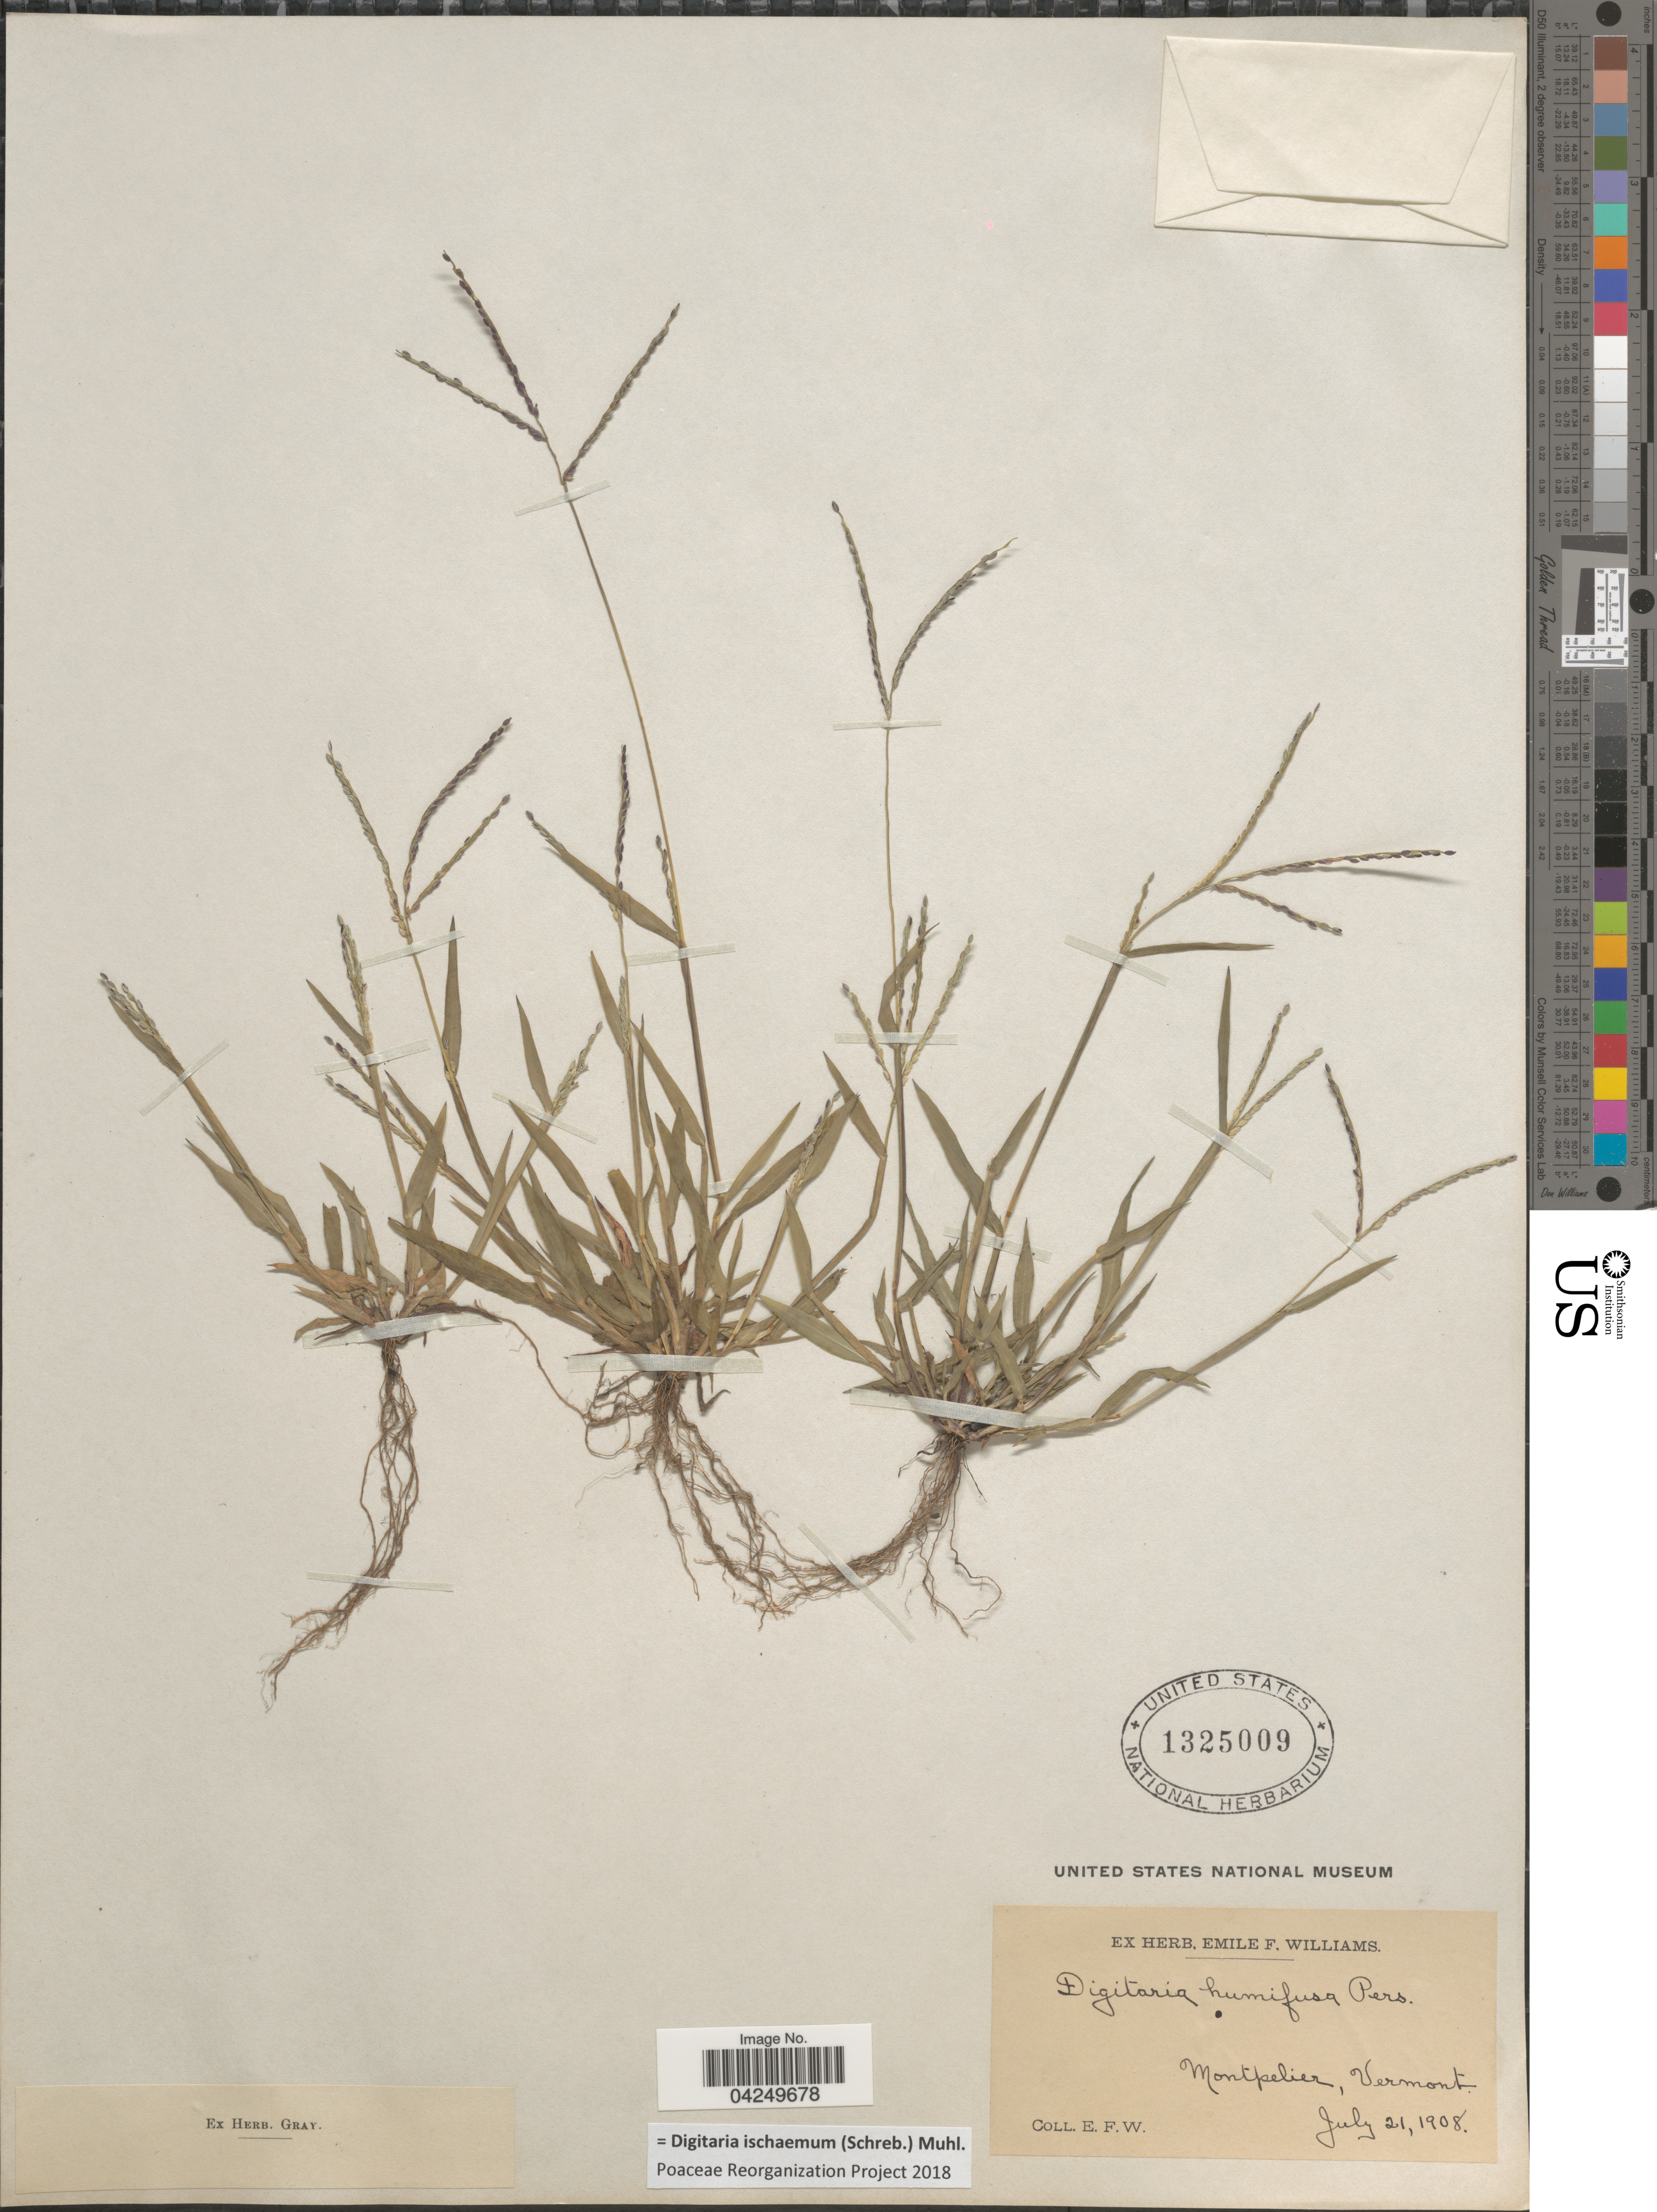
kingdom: Plantae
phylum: Tracheophyta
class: Liliopsida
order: Poales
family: Poaceae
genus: Digitaria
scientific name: Digitaria ischaemum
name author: (Schreber) Schreber ex Muhl.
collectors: E. F. Williams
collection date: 1908-07-21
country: United States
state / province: Vermont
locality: Montpelier.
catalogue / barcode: US 1325009